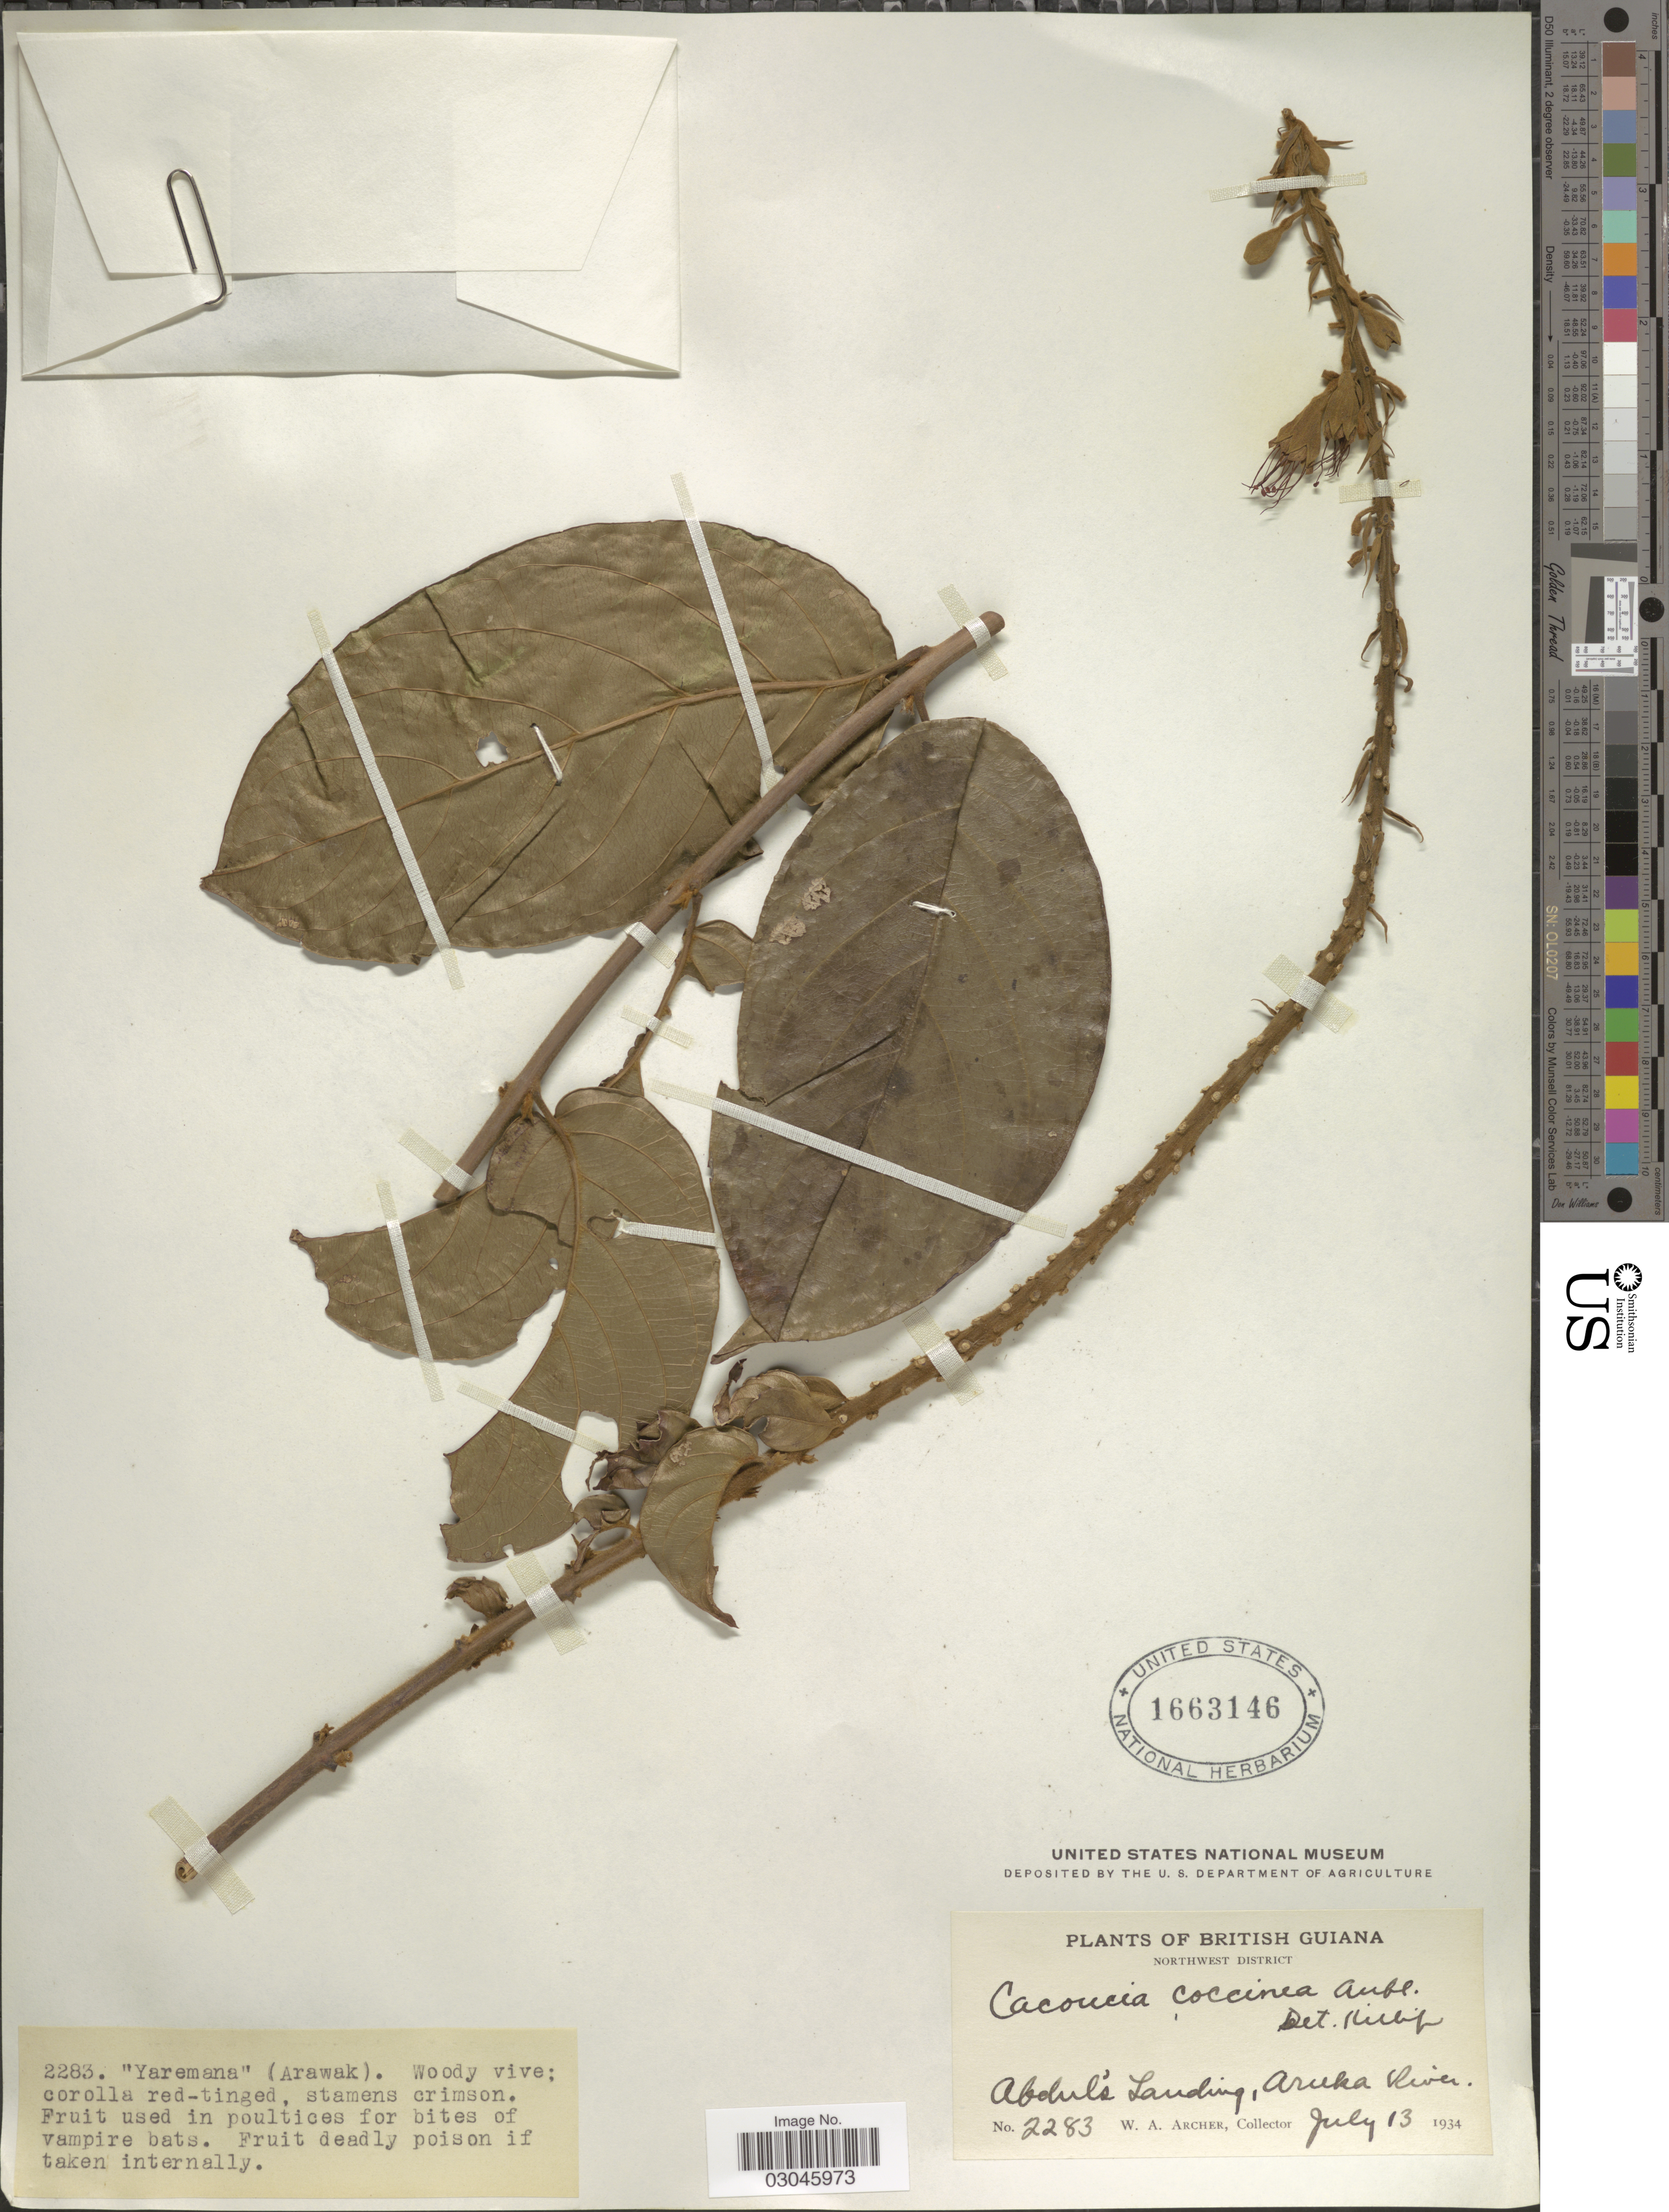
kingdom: Plantae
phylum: Tracheophyta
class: Magnoliopsida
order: Myrtales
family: Combretaceae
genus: Combretum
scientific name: Combretum cacoucia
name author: Exell ex Sandwith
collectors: W. Archer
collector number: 2283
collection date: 1934-07-13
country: Guyana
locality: British Guiana. Northwest District. Abdul's Landing, Aruka River.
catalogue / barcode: US 1663146